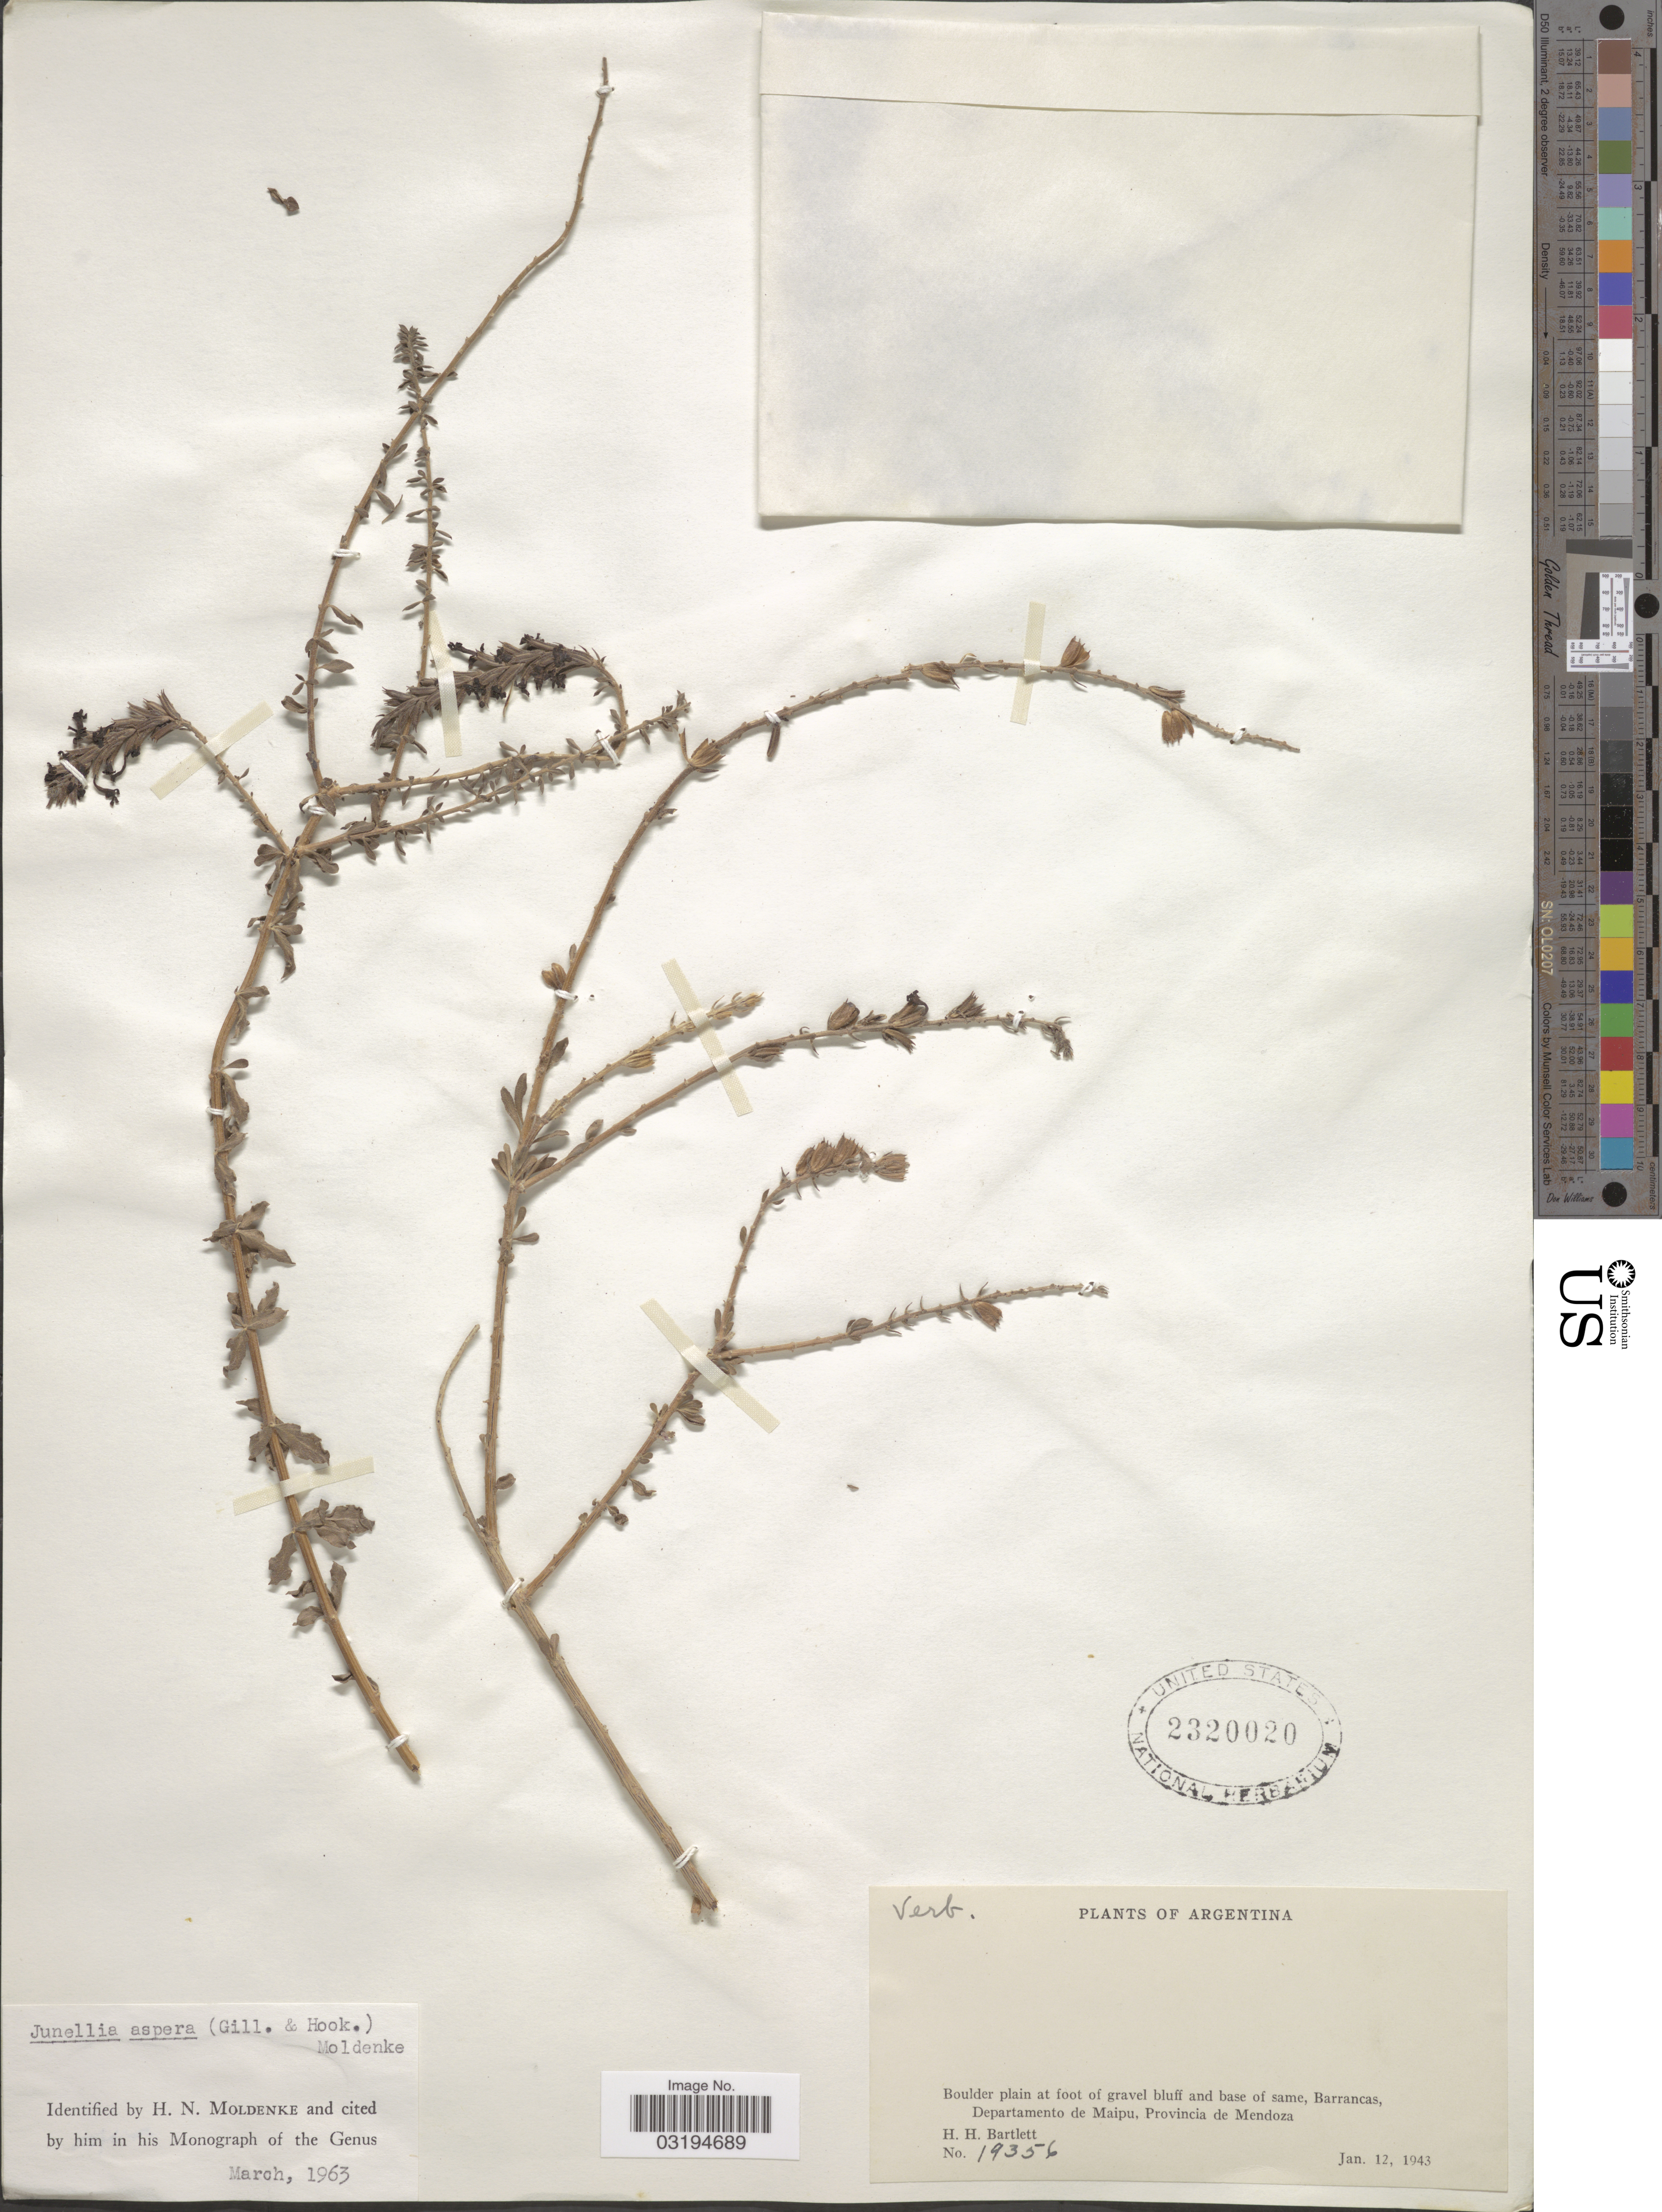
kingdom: Plantae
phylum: Tracheophyta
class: Magnoliopsida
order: Lamiales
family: Verbenaceae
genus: Junellia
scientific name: Junellia aspera var. aspera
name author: (Gillies & Hook.) Moldenke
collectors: H. H. Bartlett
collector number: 19356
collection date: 1943-01-12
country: Argentina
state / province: Mendoza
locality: Boulder plain at foot of gravel bluff and base of same, Barrancas, Departamento de Maipu.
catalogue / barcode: US 2320020